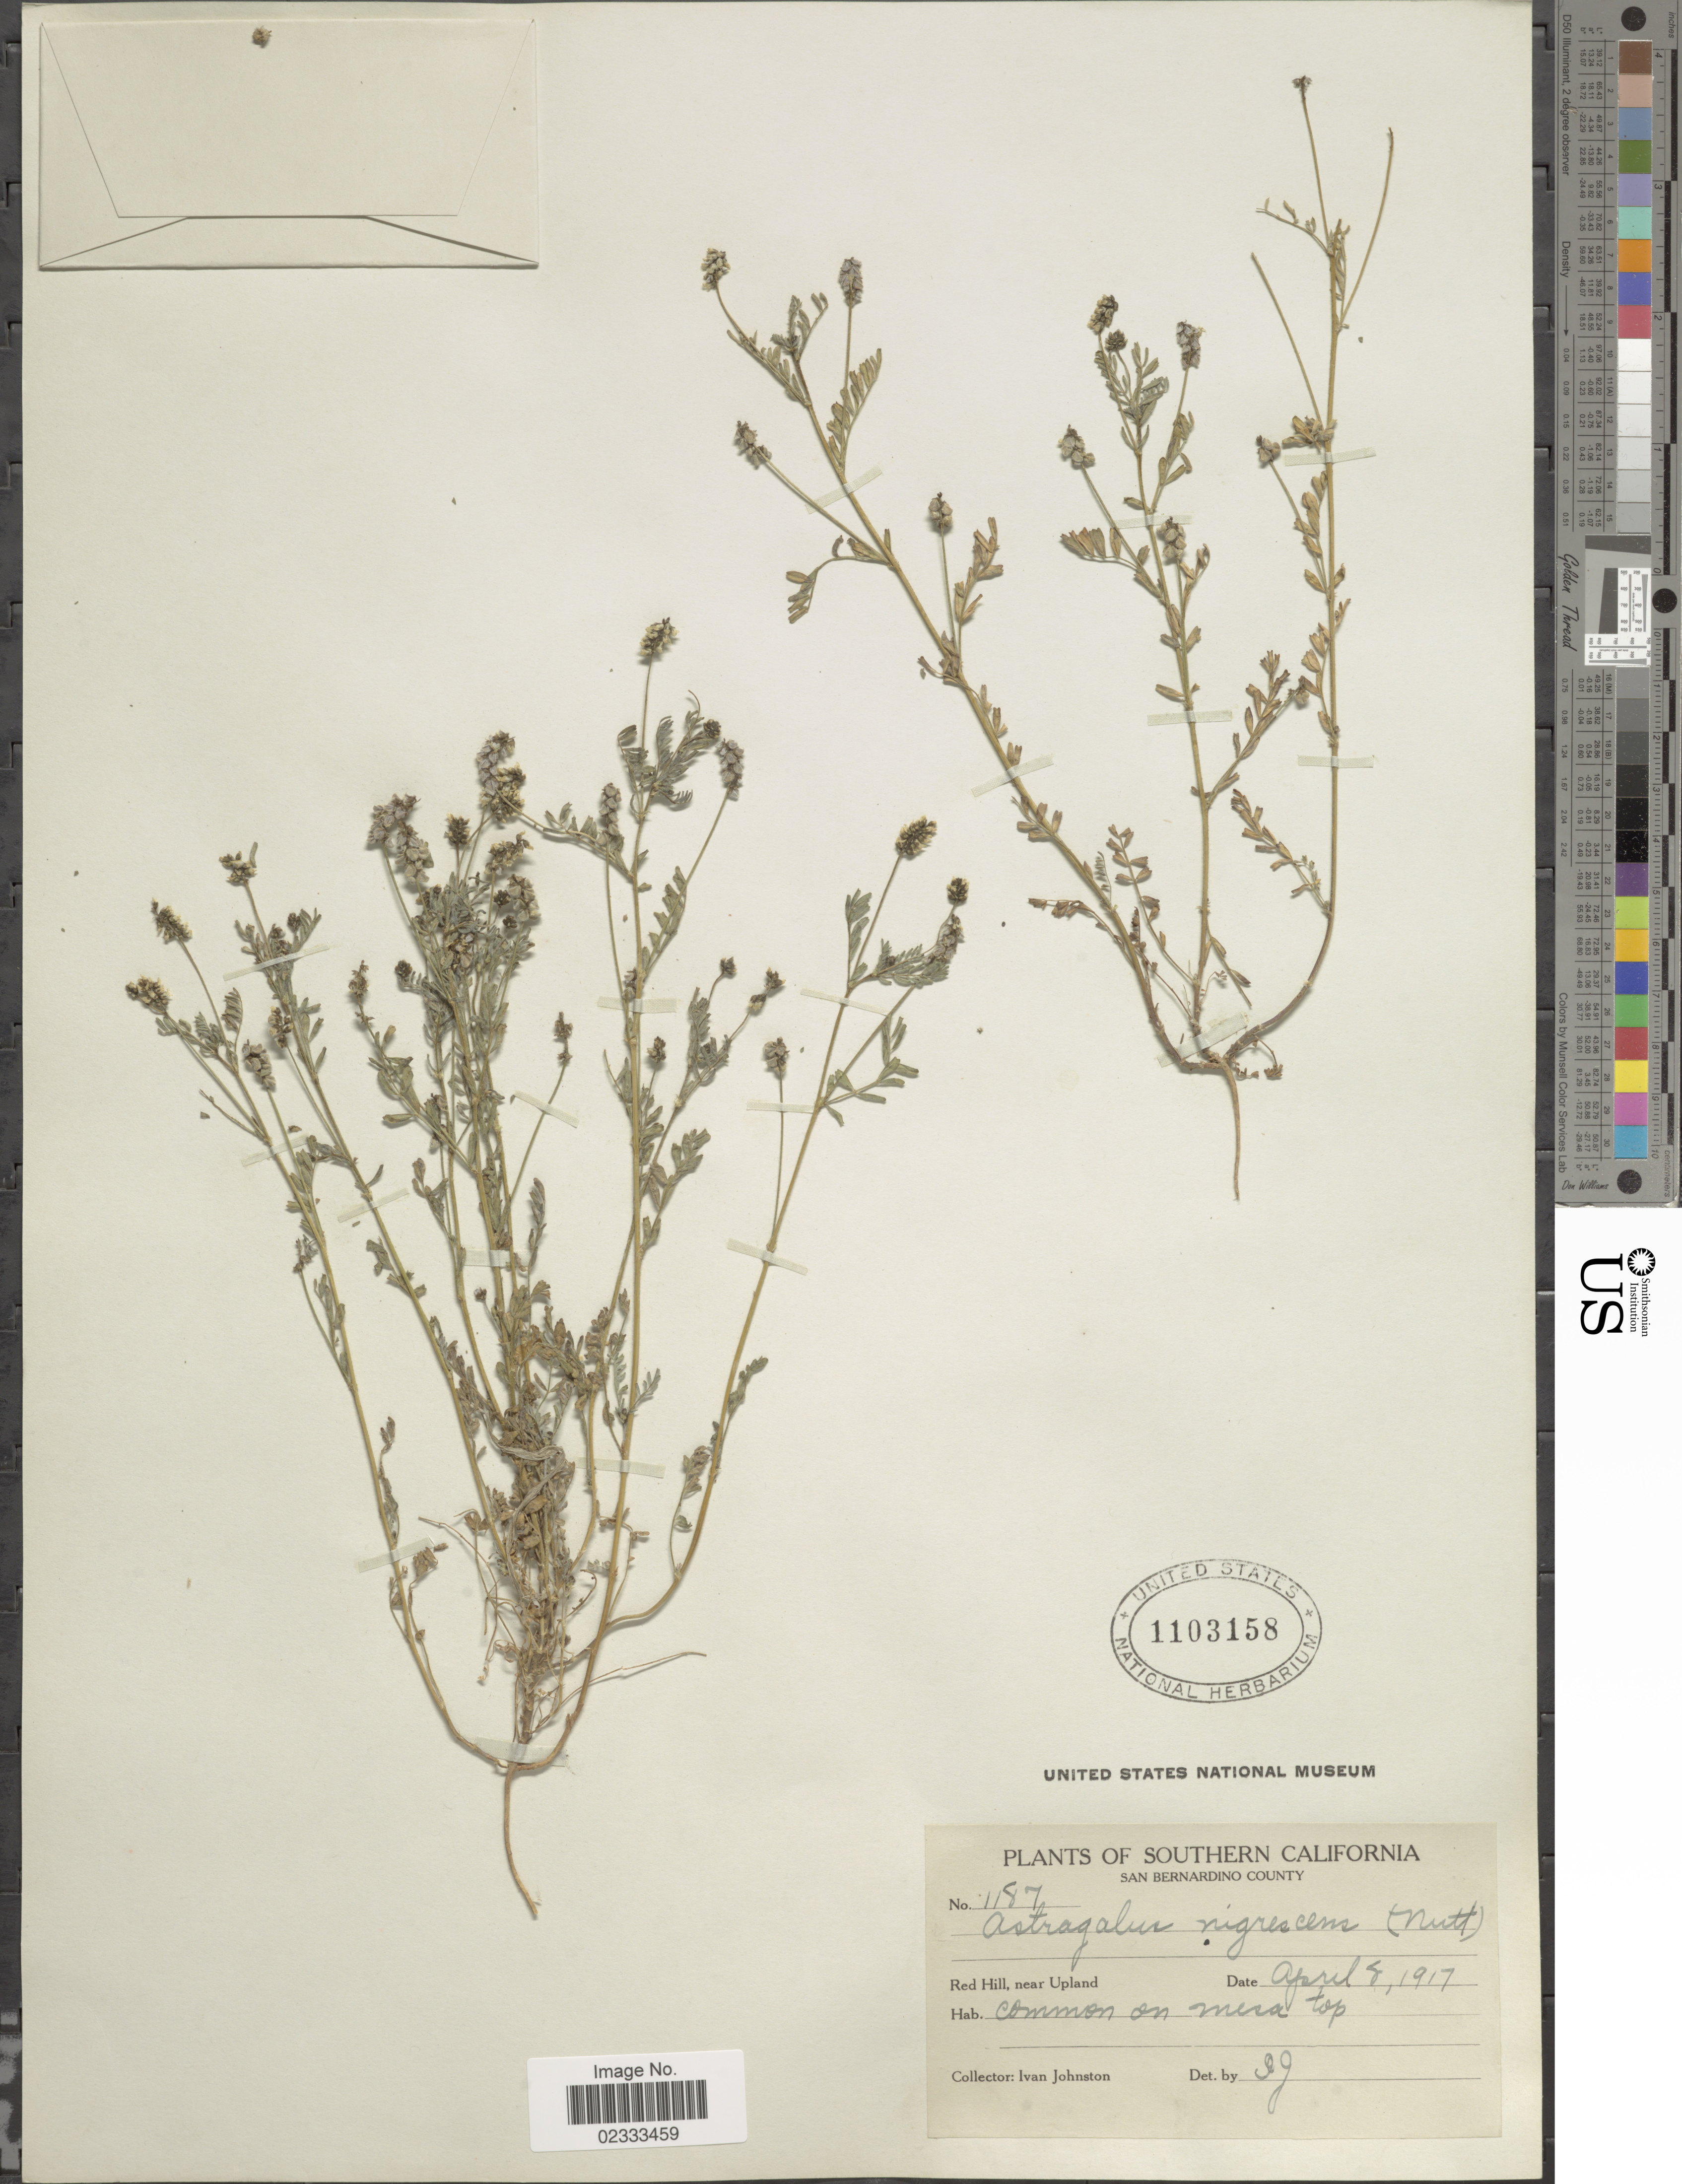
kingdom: Plantae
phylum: Tracheophyta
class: Magnoliopsida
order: Fabales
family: Fabaceae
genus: Astragalus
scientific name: Astragalus nigrescens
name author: Pall.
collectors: I.M. Johnston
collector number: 1187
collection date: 1917-04-08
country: United States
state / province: California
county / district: San Bernardino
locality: Southern California, San Bernardino County, Red Hill, near upland, common on mesa top.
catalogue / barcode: US 1103158